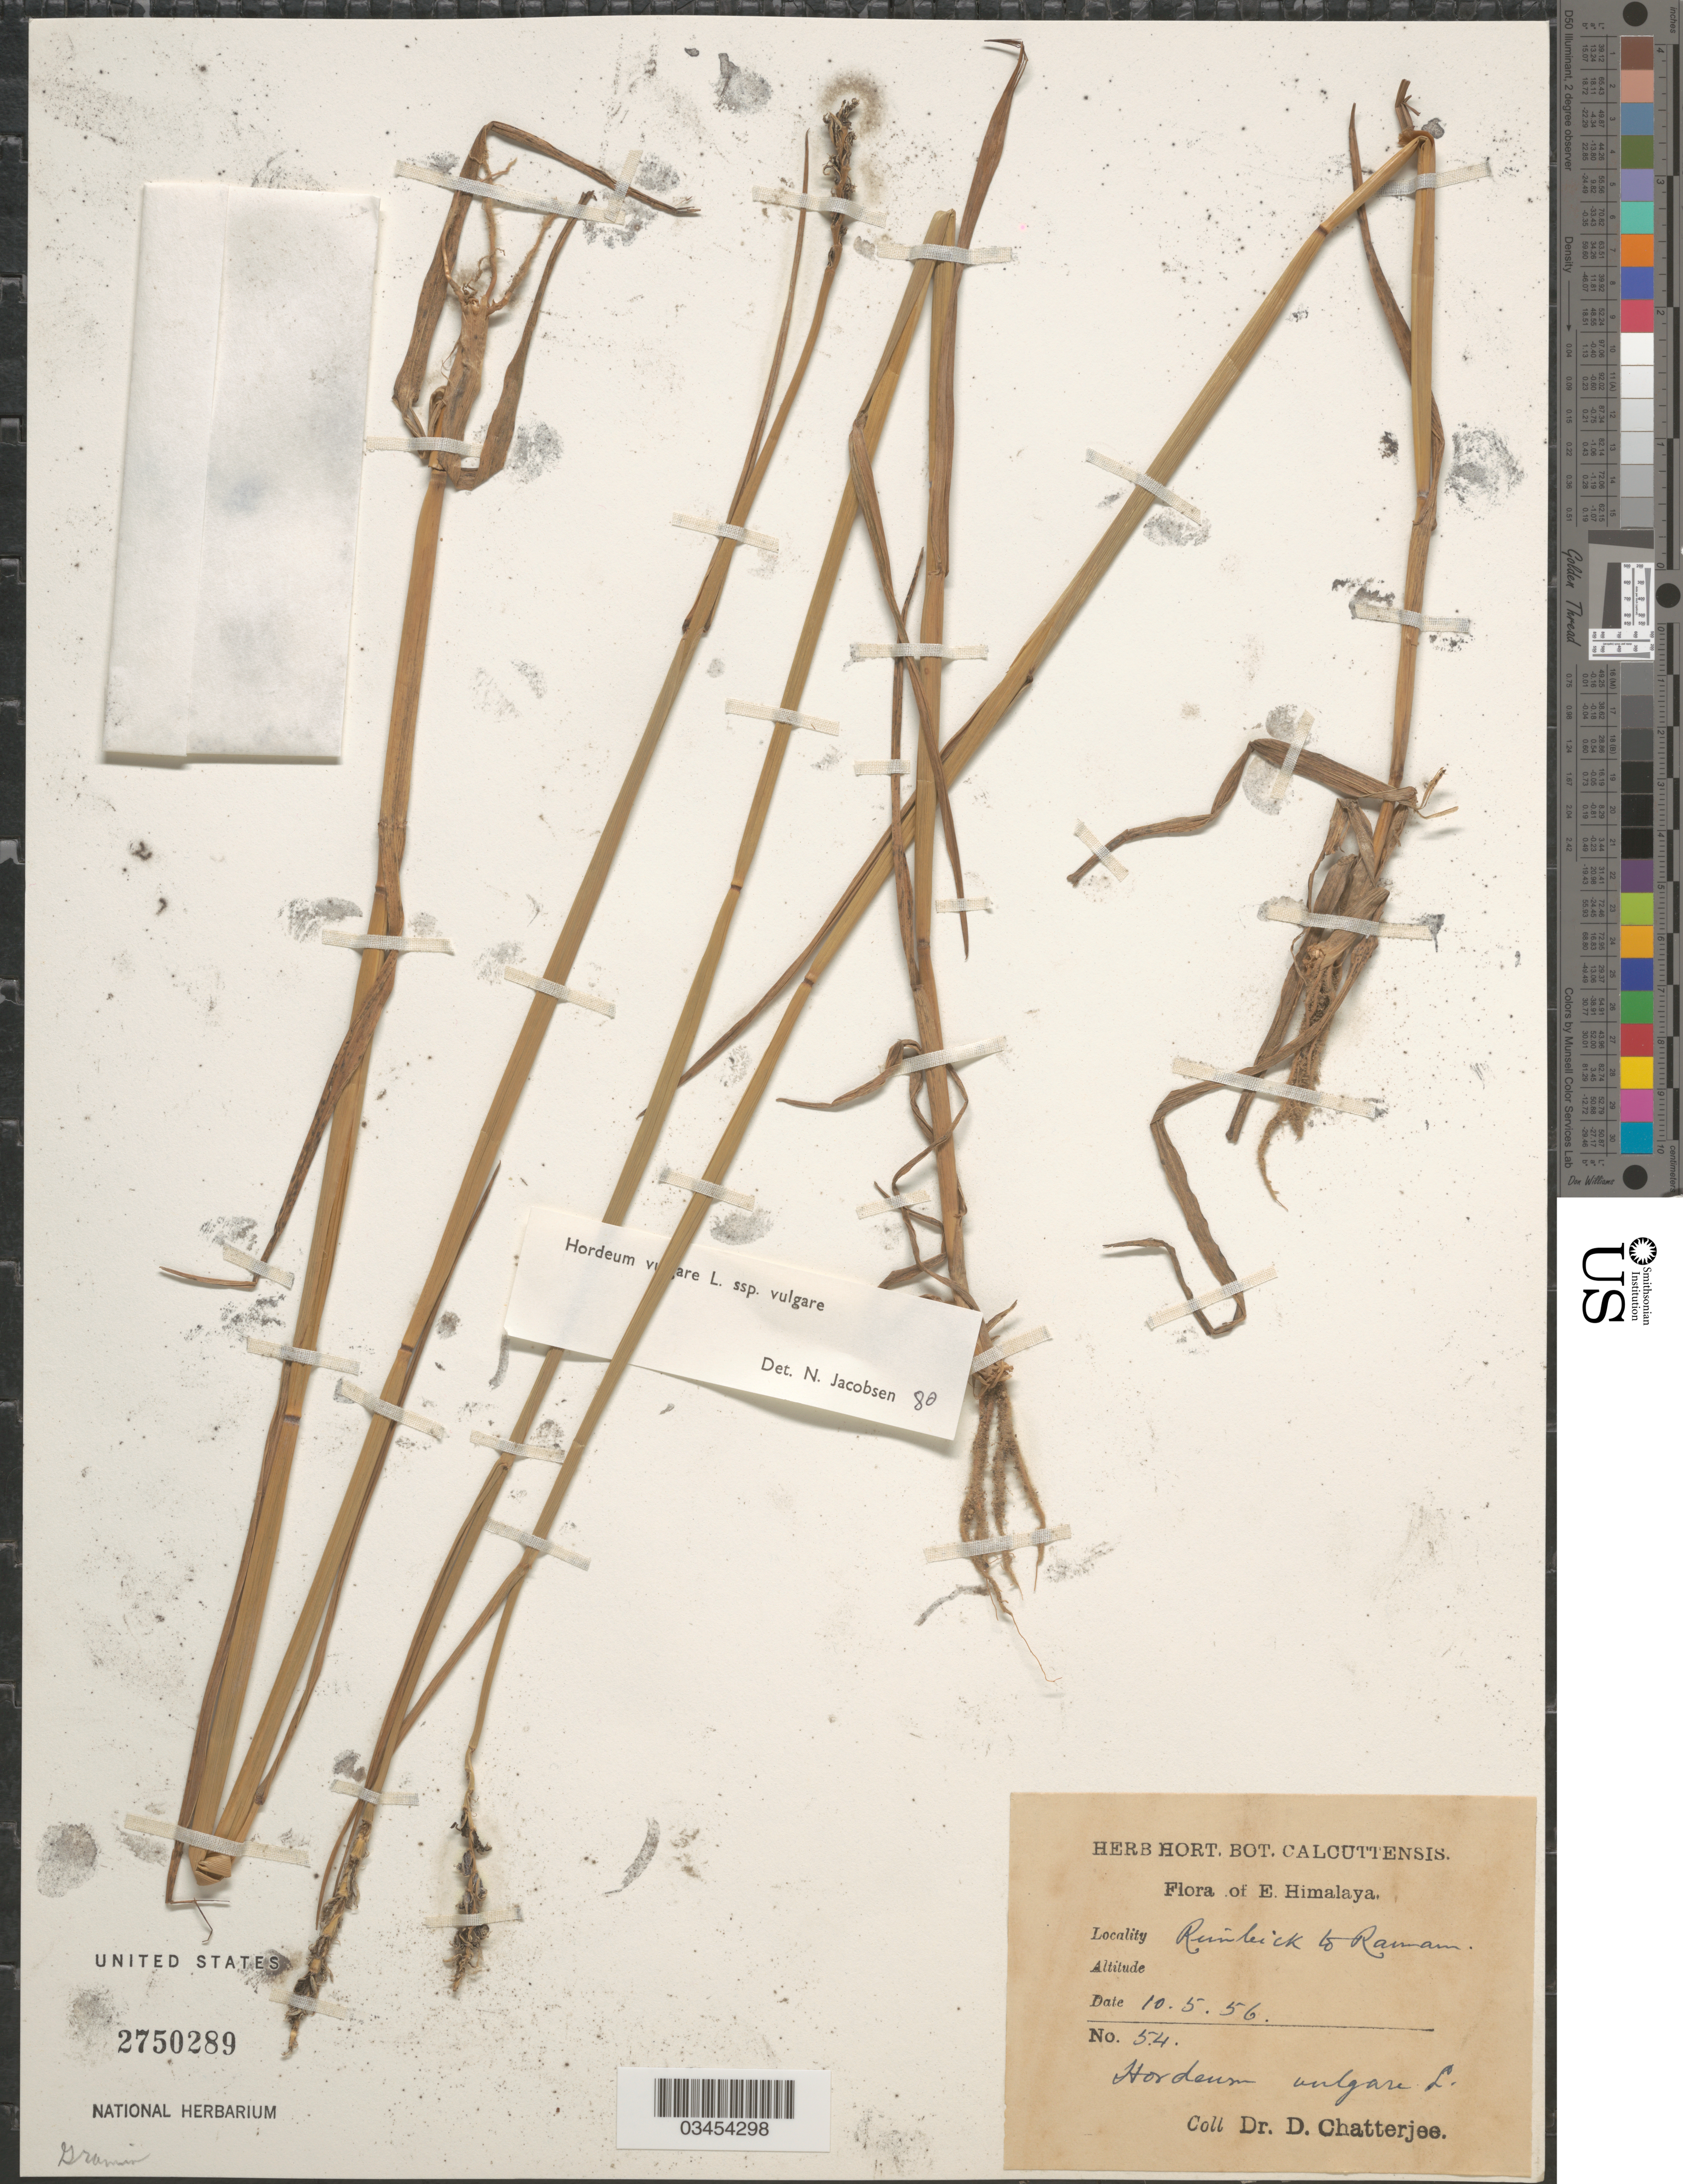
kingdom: Plantae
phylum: Tracheophyta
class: Liliopsida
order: Poales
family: Poaceae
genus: Hordeum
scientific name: Hordeum vulgare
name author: L.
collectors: D. Chatterjee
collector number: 54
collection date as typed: Transcribed d/m/y: 10/5/56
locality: E. Himalaya. Rimbick to Ramam.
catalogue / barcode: US 2750289